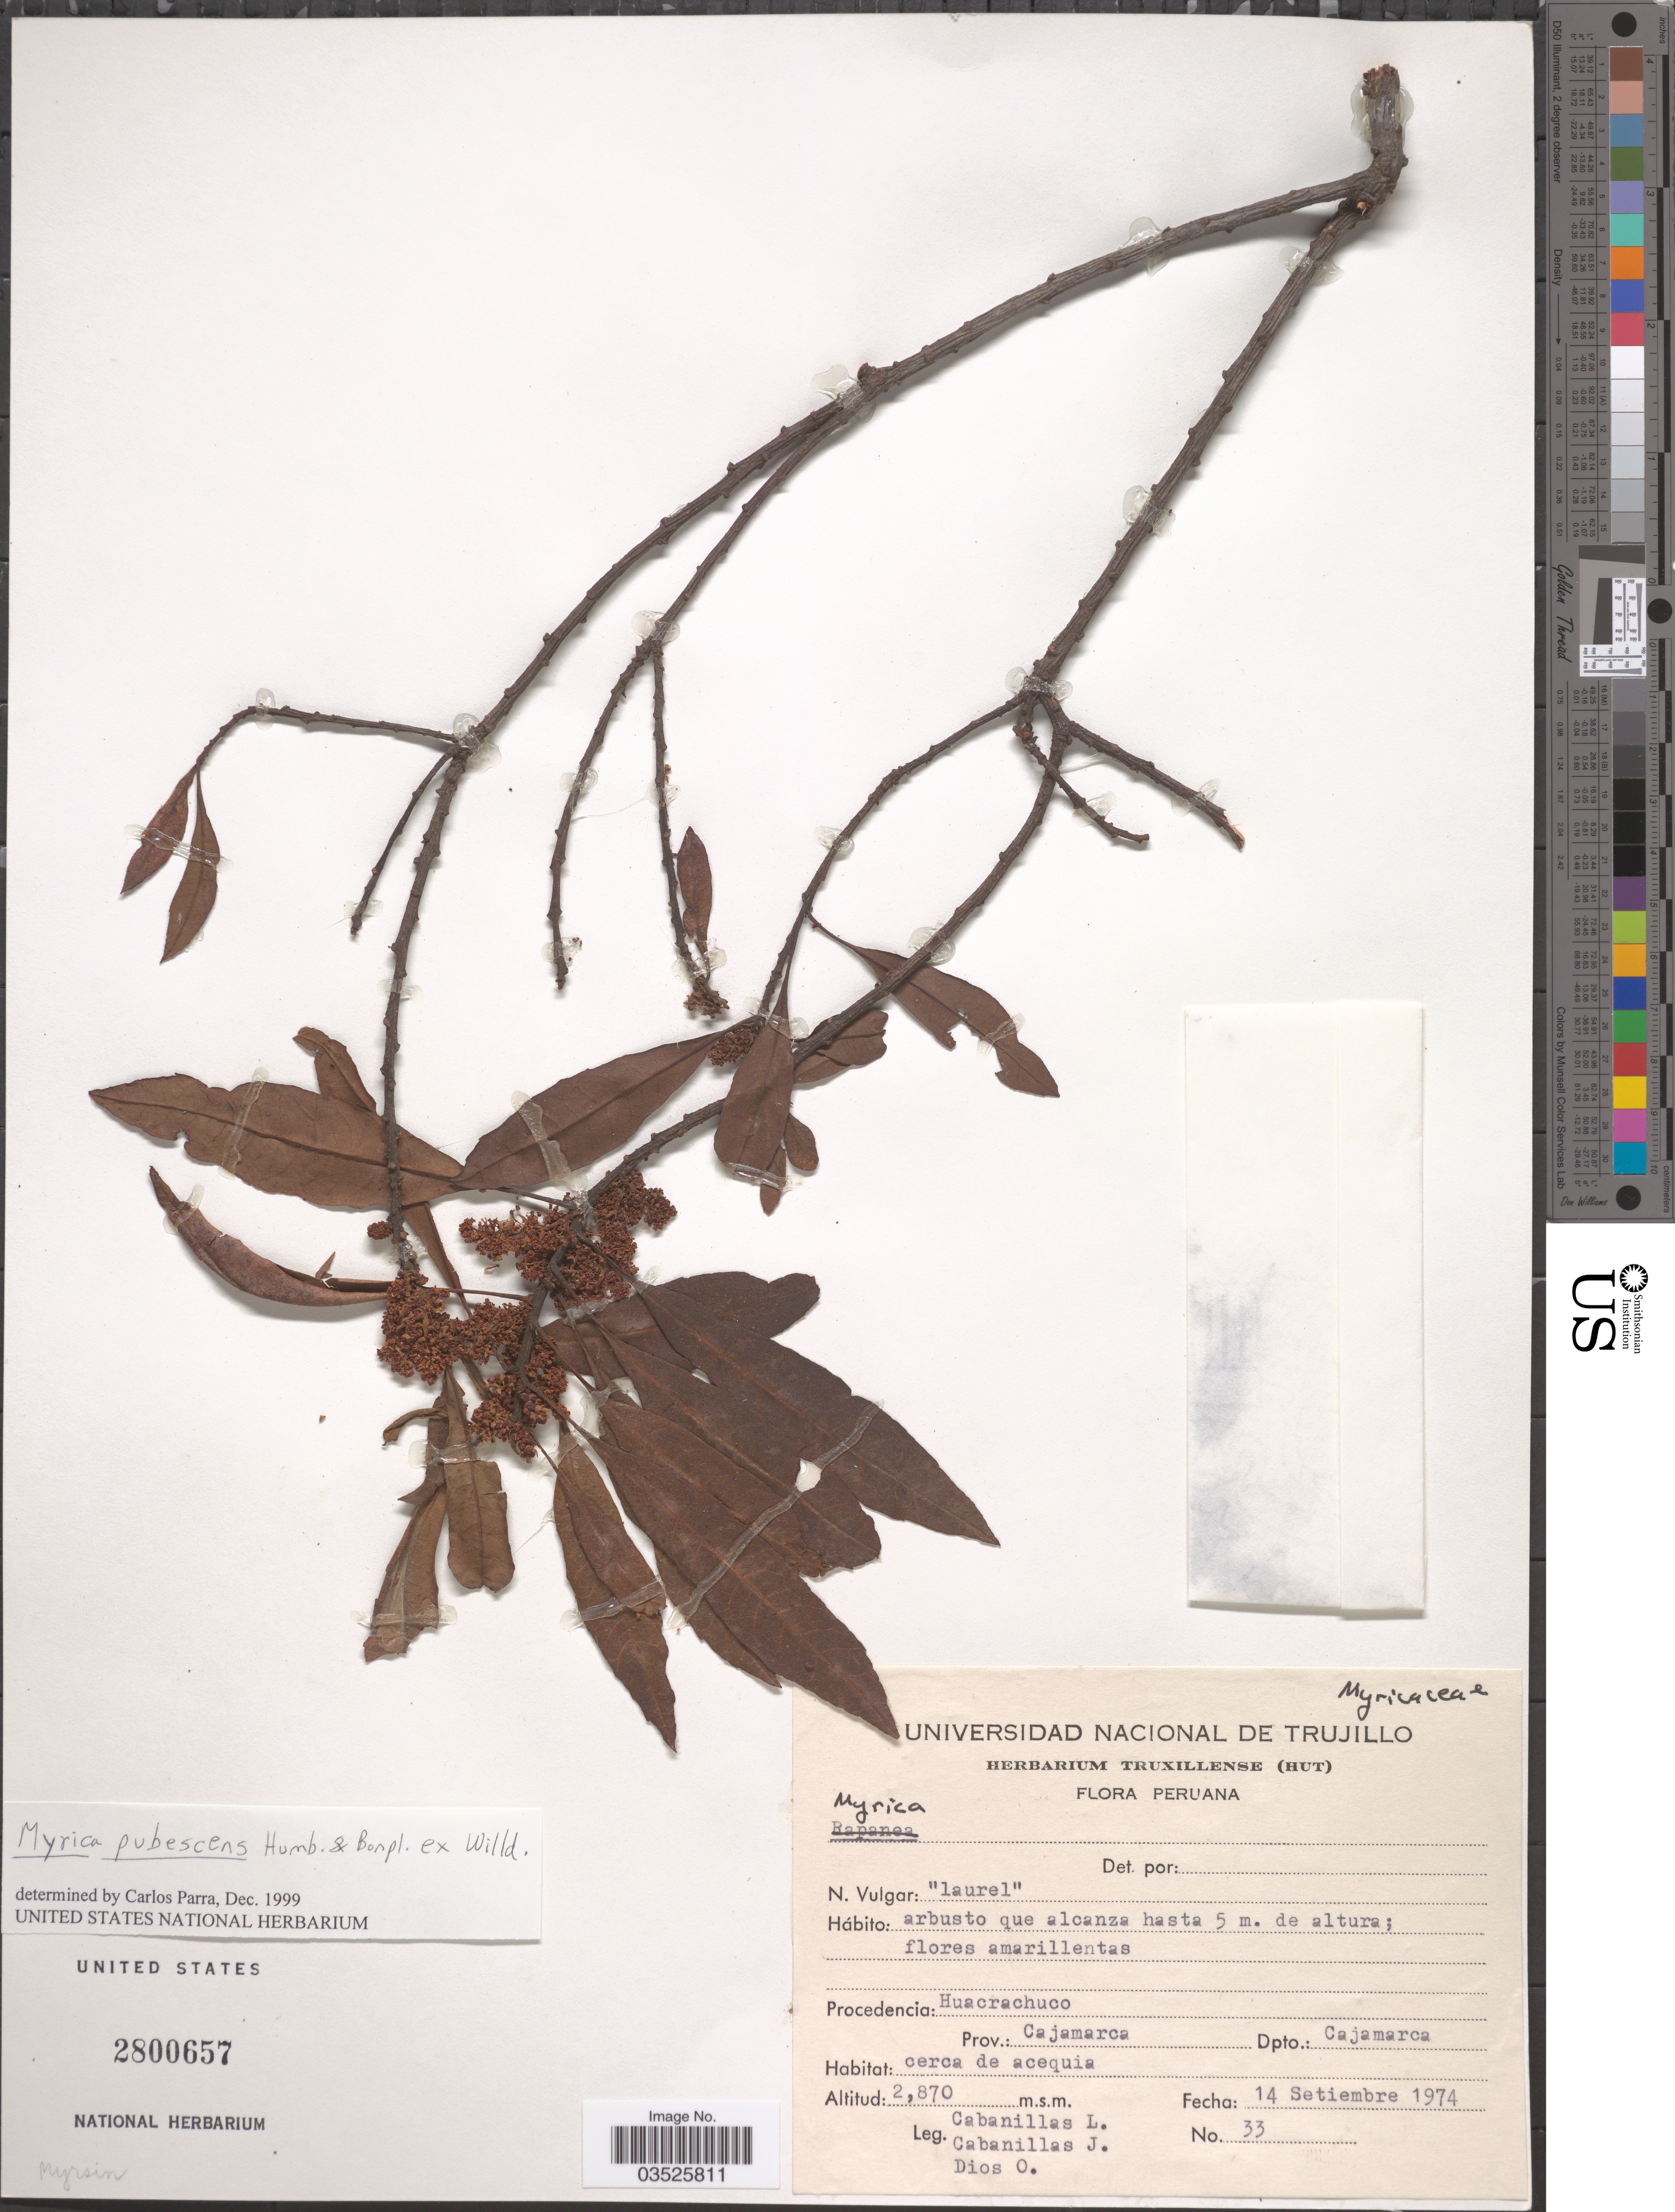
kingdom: Plantae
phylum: Tracheophyta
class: Magnoliopsida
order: Fagales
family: Myricaceae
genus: Myrica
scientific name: Myrica pubescens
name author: Humb. & Bonpl. ex Willd.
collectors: L. Cabanillas, J. Cabanillas & O. Dios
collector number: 33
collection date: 1974-09-14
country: Peru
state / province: Cajamarca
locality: Huacrachuco, Dpto. Cajamarca.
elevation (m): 2870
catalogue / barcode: US 2800657